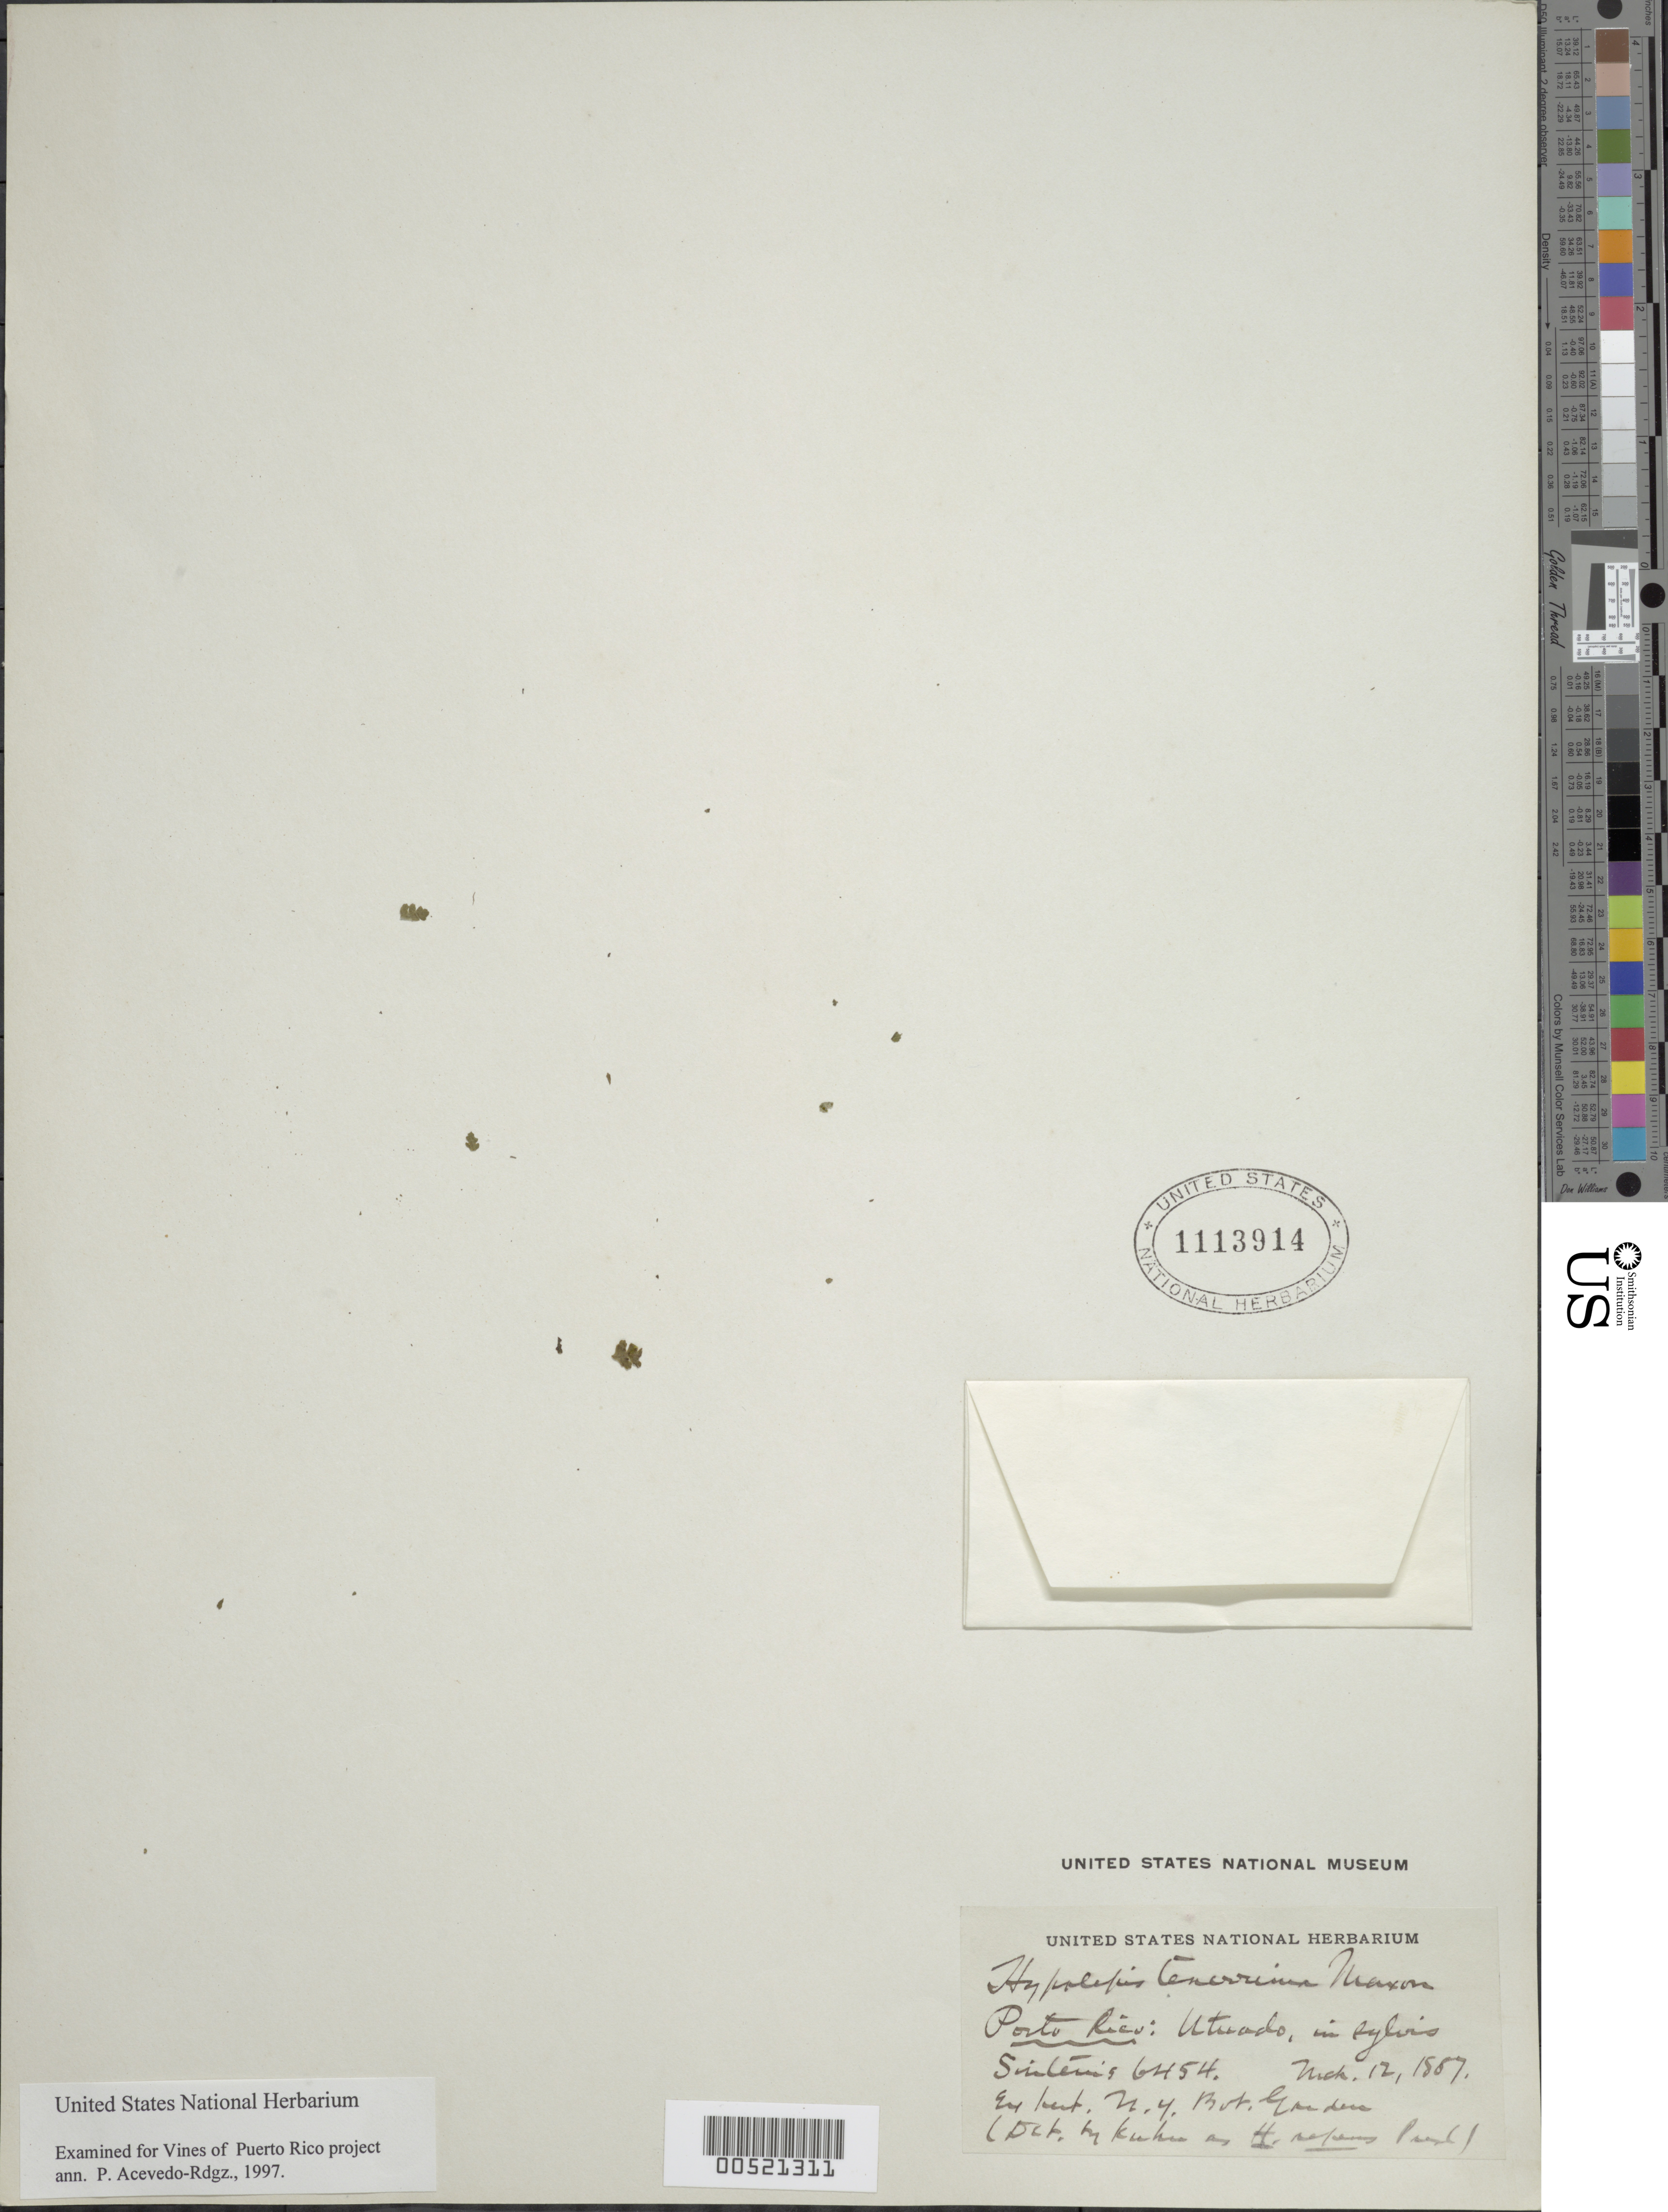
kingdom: Plantae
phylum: Tracheophyta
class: Polypodiopsida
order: Polypodiales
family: Dennstaedtiaceae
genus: Hypolepis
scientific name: Hypolepis tenerrima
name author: Maxon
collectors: P. Sintenis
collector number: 6454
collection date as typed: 12 Mar 1887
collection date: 1887-03-12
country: Puerto Rico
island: Greater Antilles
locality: Utuado, in forest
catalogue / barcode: US 113914